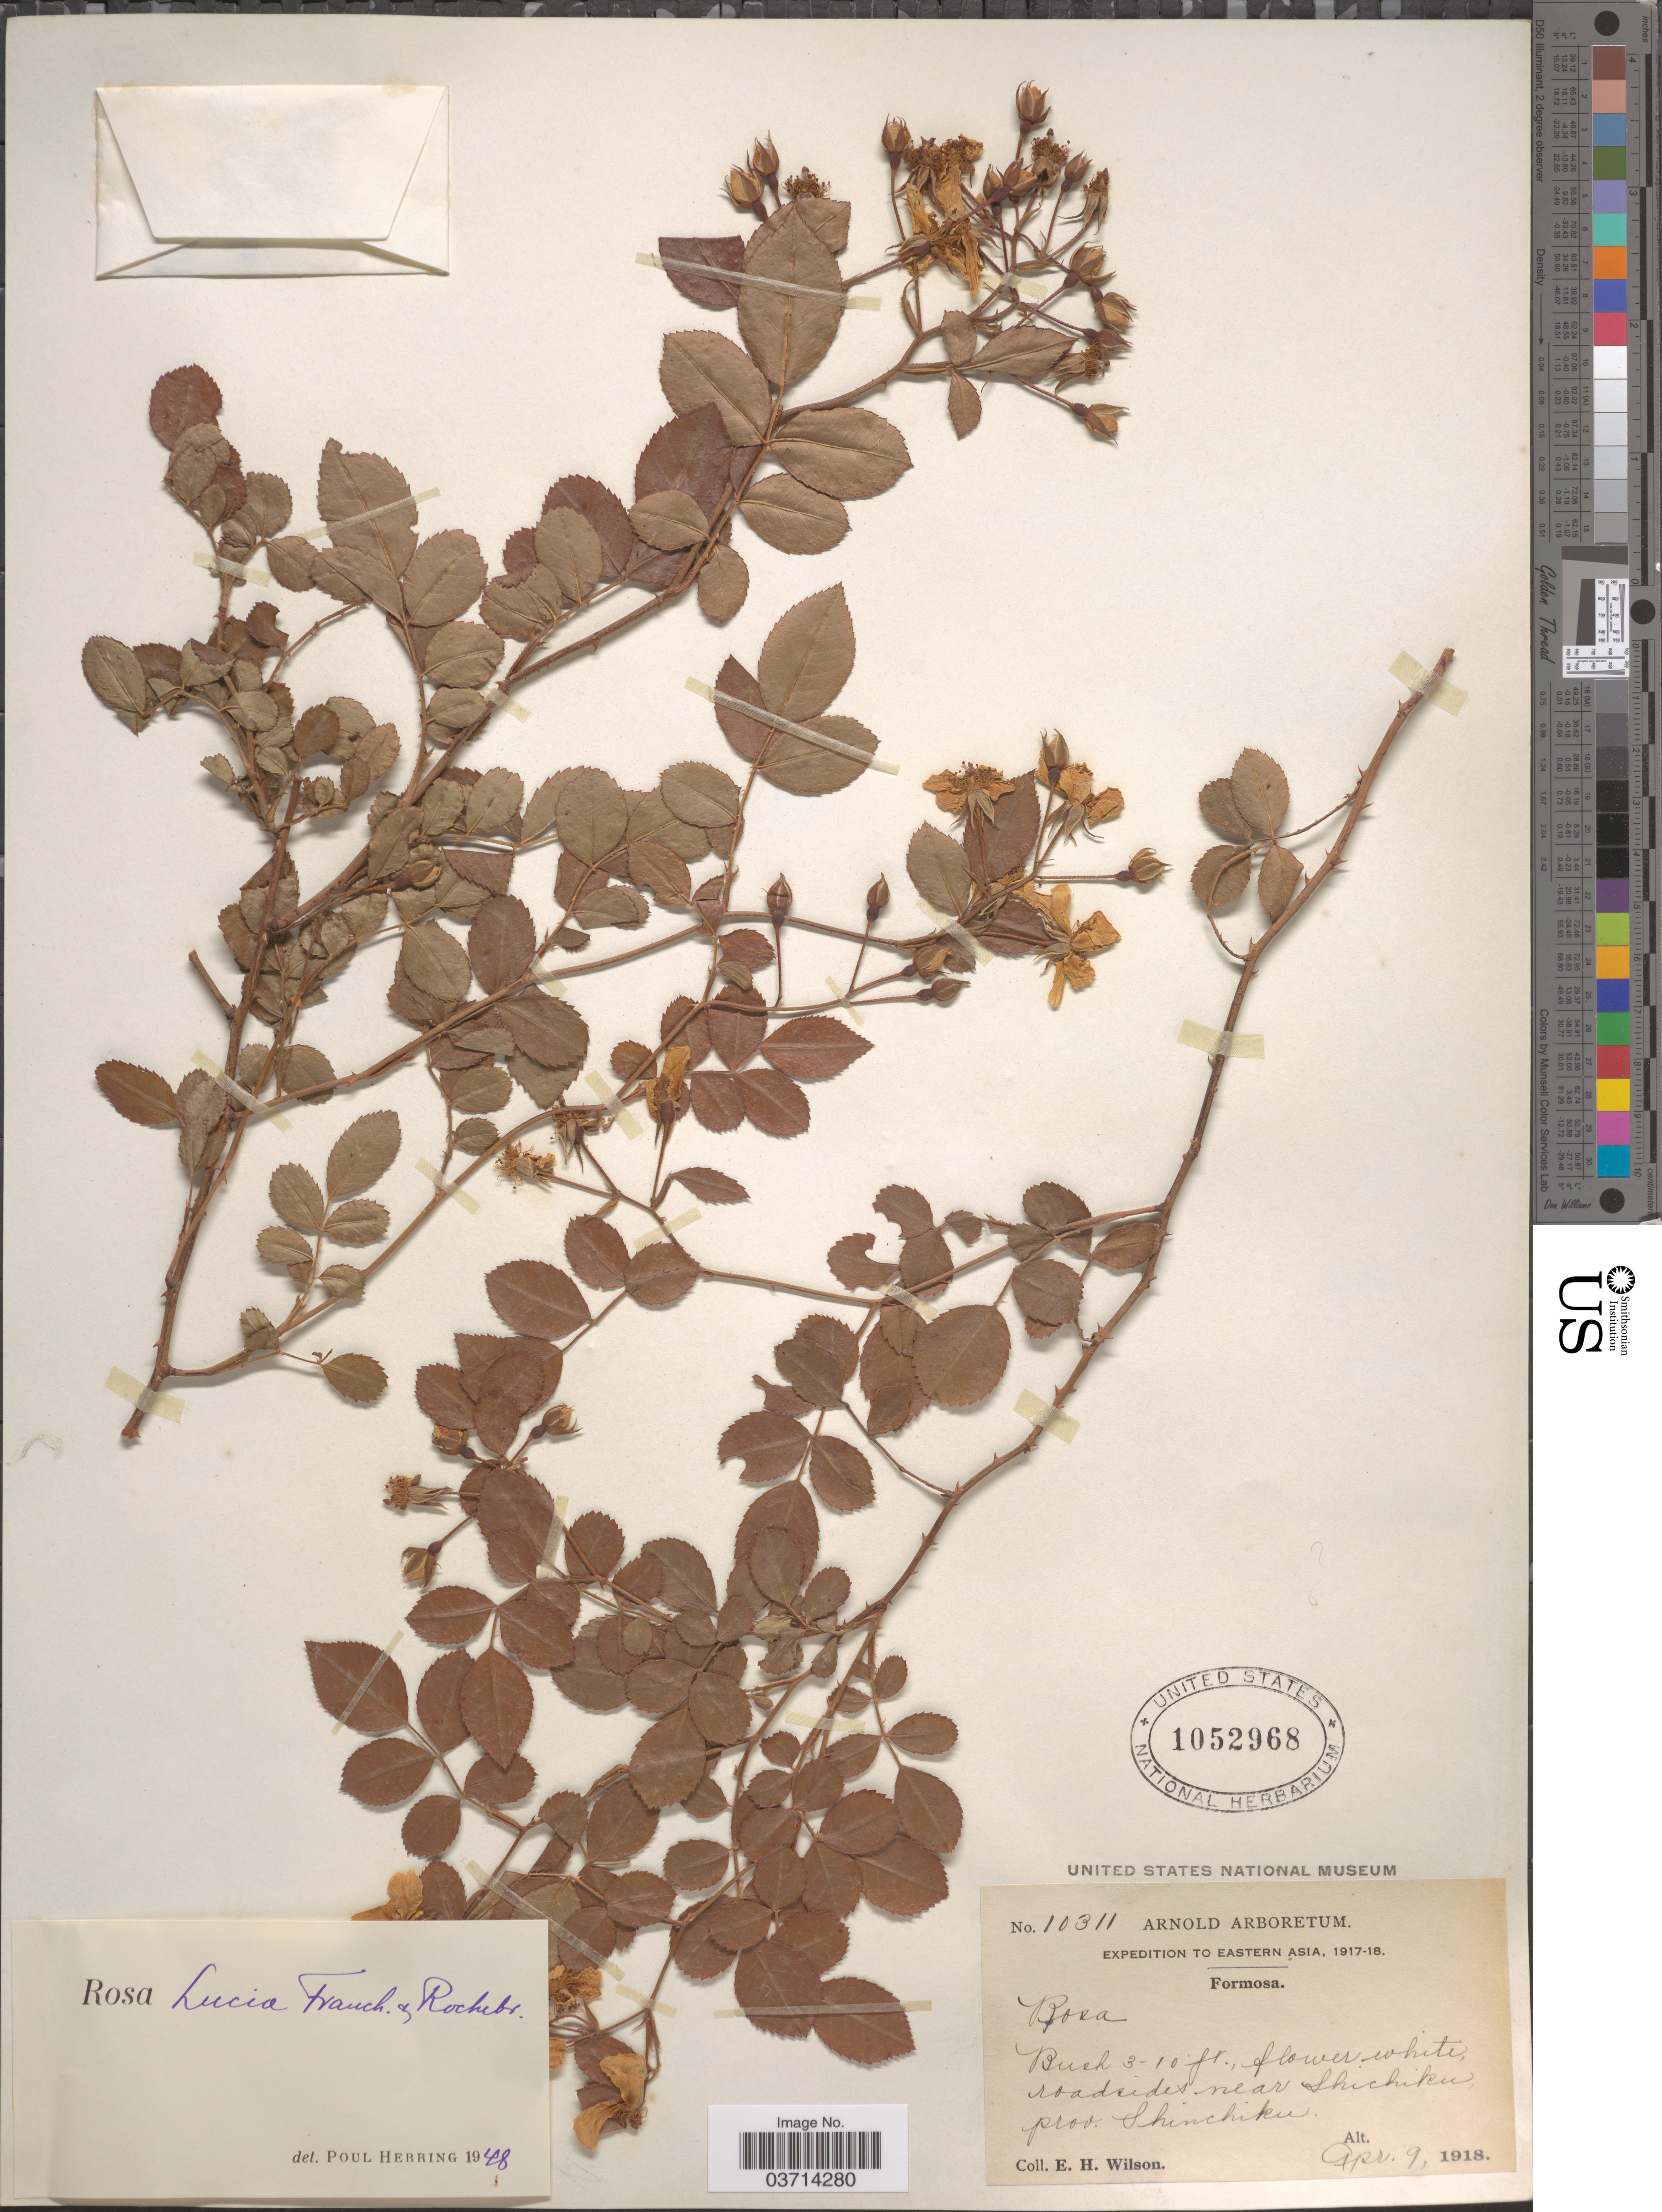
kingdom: Plantae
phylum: Tracheophyta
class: Magnoliopsida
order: Rosales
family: Rosaceae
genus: Rosa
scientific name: Rosa luciae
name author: Franch. & Rochebr.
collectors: E. Wilson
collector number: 10311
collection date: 1918-04-09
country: Taiwan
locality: Eastern Asia. Formosa. Roadsides near Shichiku. Prov. Shinchiku.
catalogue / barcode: US 1052968